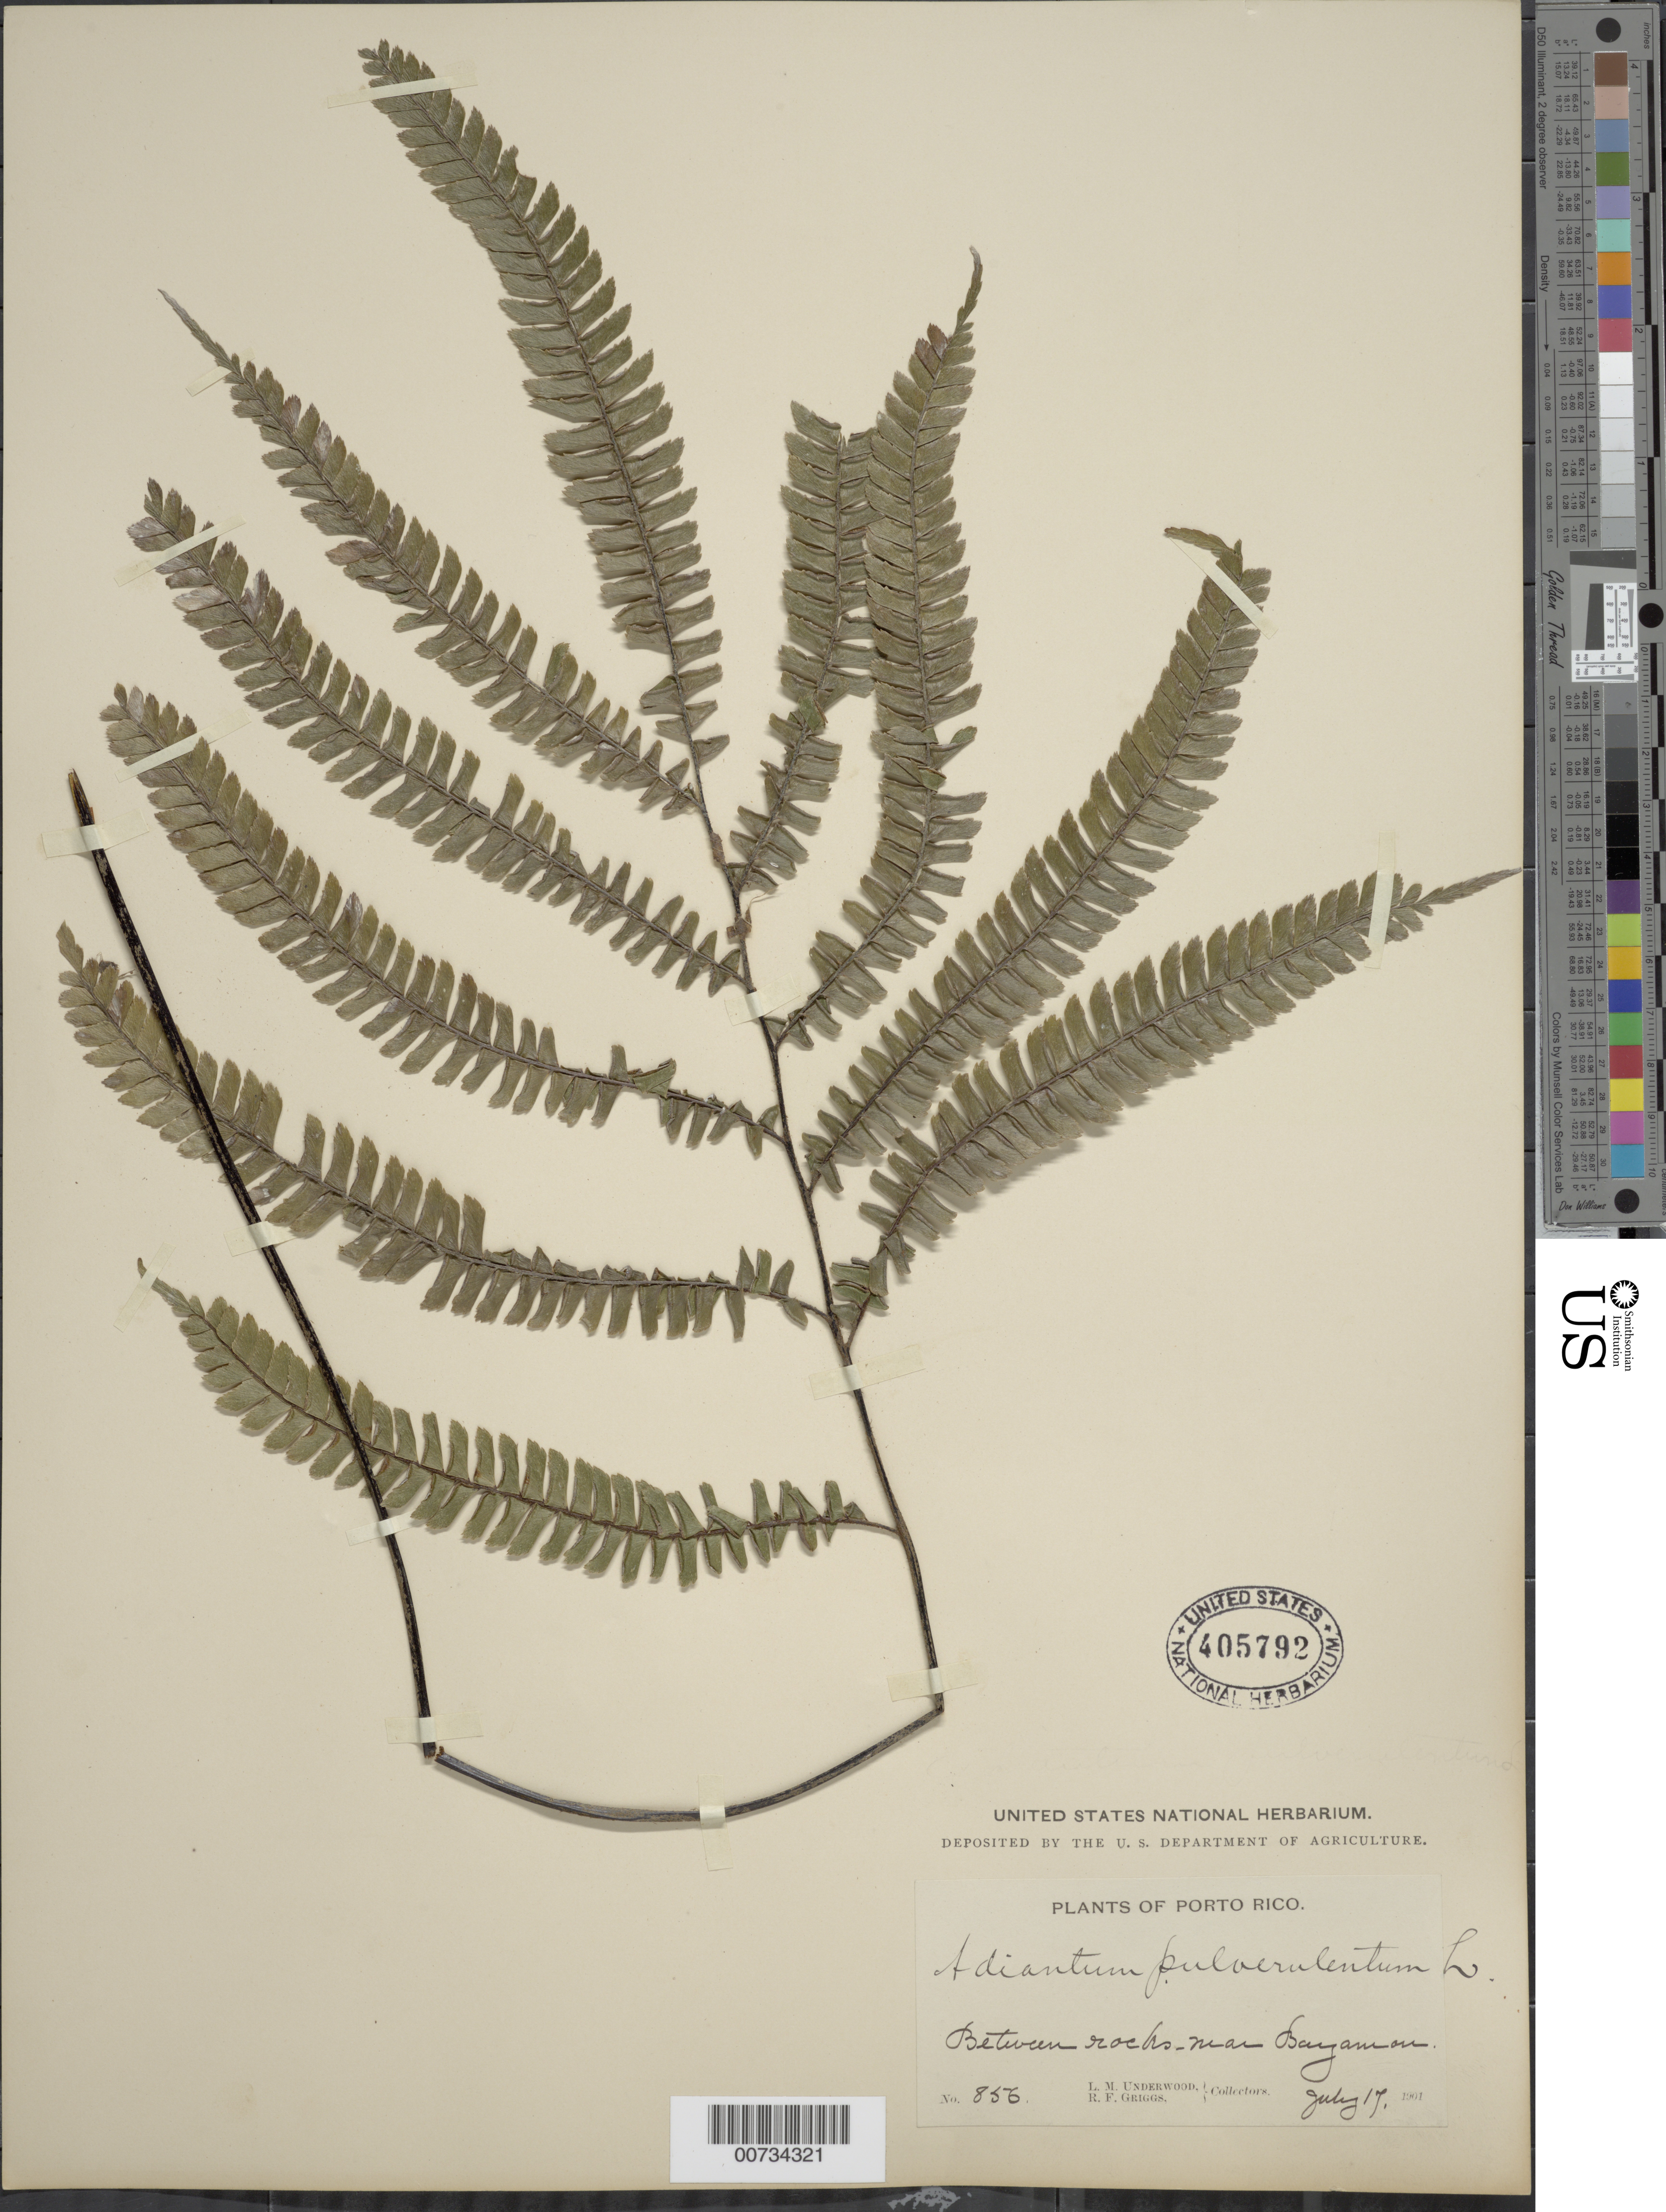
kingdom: Plantae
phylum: Tracheophyta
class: Polypodiopsida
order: Polypodiales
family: Pteridaceae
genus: Adiantum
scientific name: Adiantum pulverulentum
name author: L.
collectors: L. M. Underwood & R. F. Griggs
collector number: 856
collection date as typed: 17 Jul 1901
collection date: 1901-07-17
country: Puerto Rico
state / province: Bayamón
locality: Bayamon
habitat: Between rocks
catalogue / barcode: US 405792